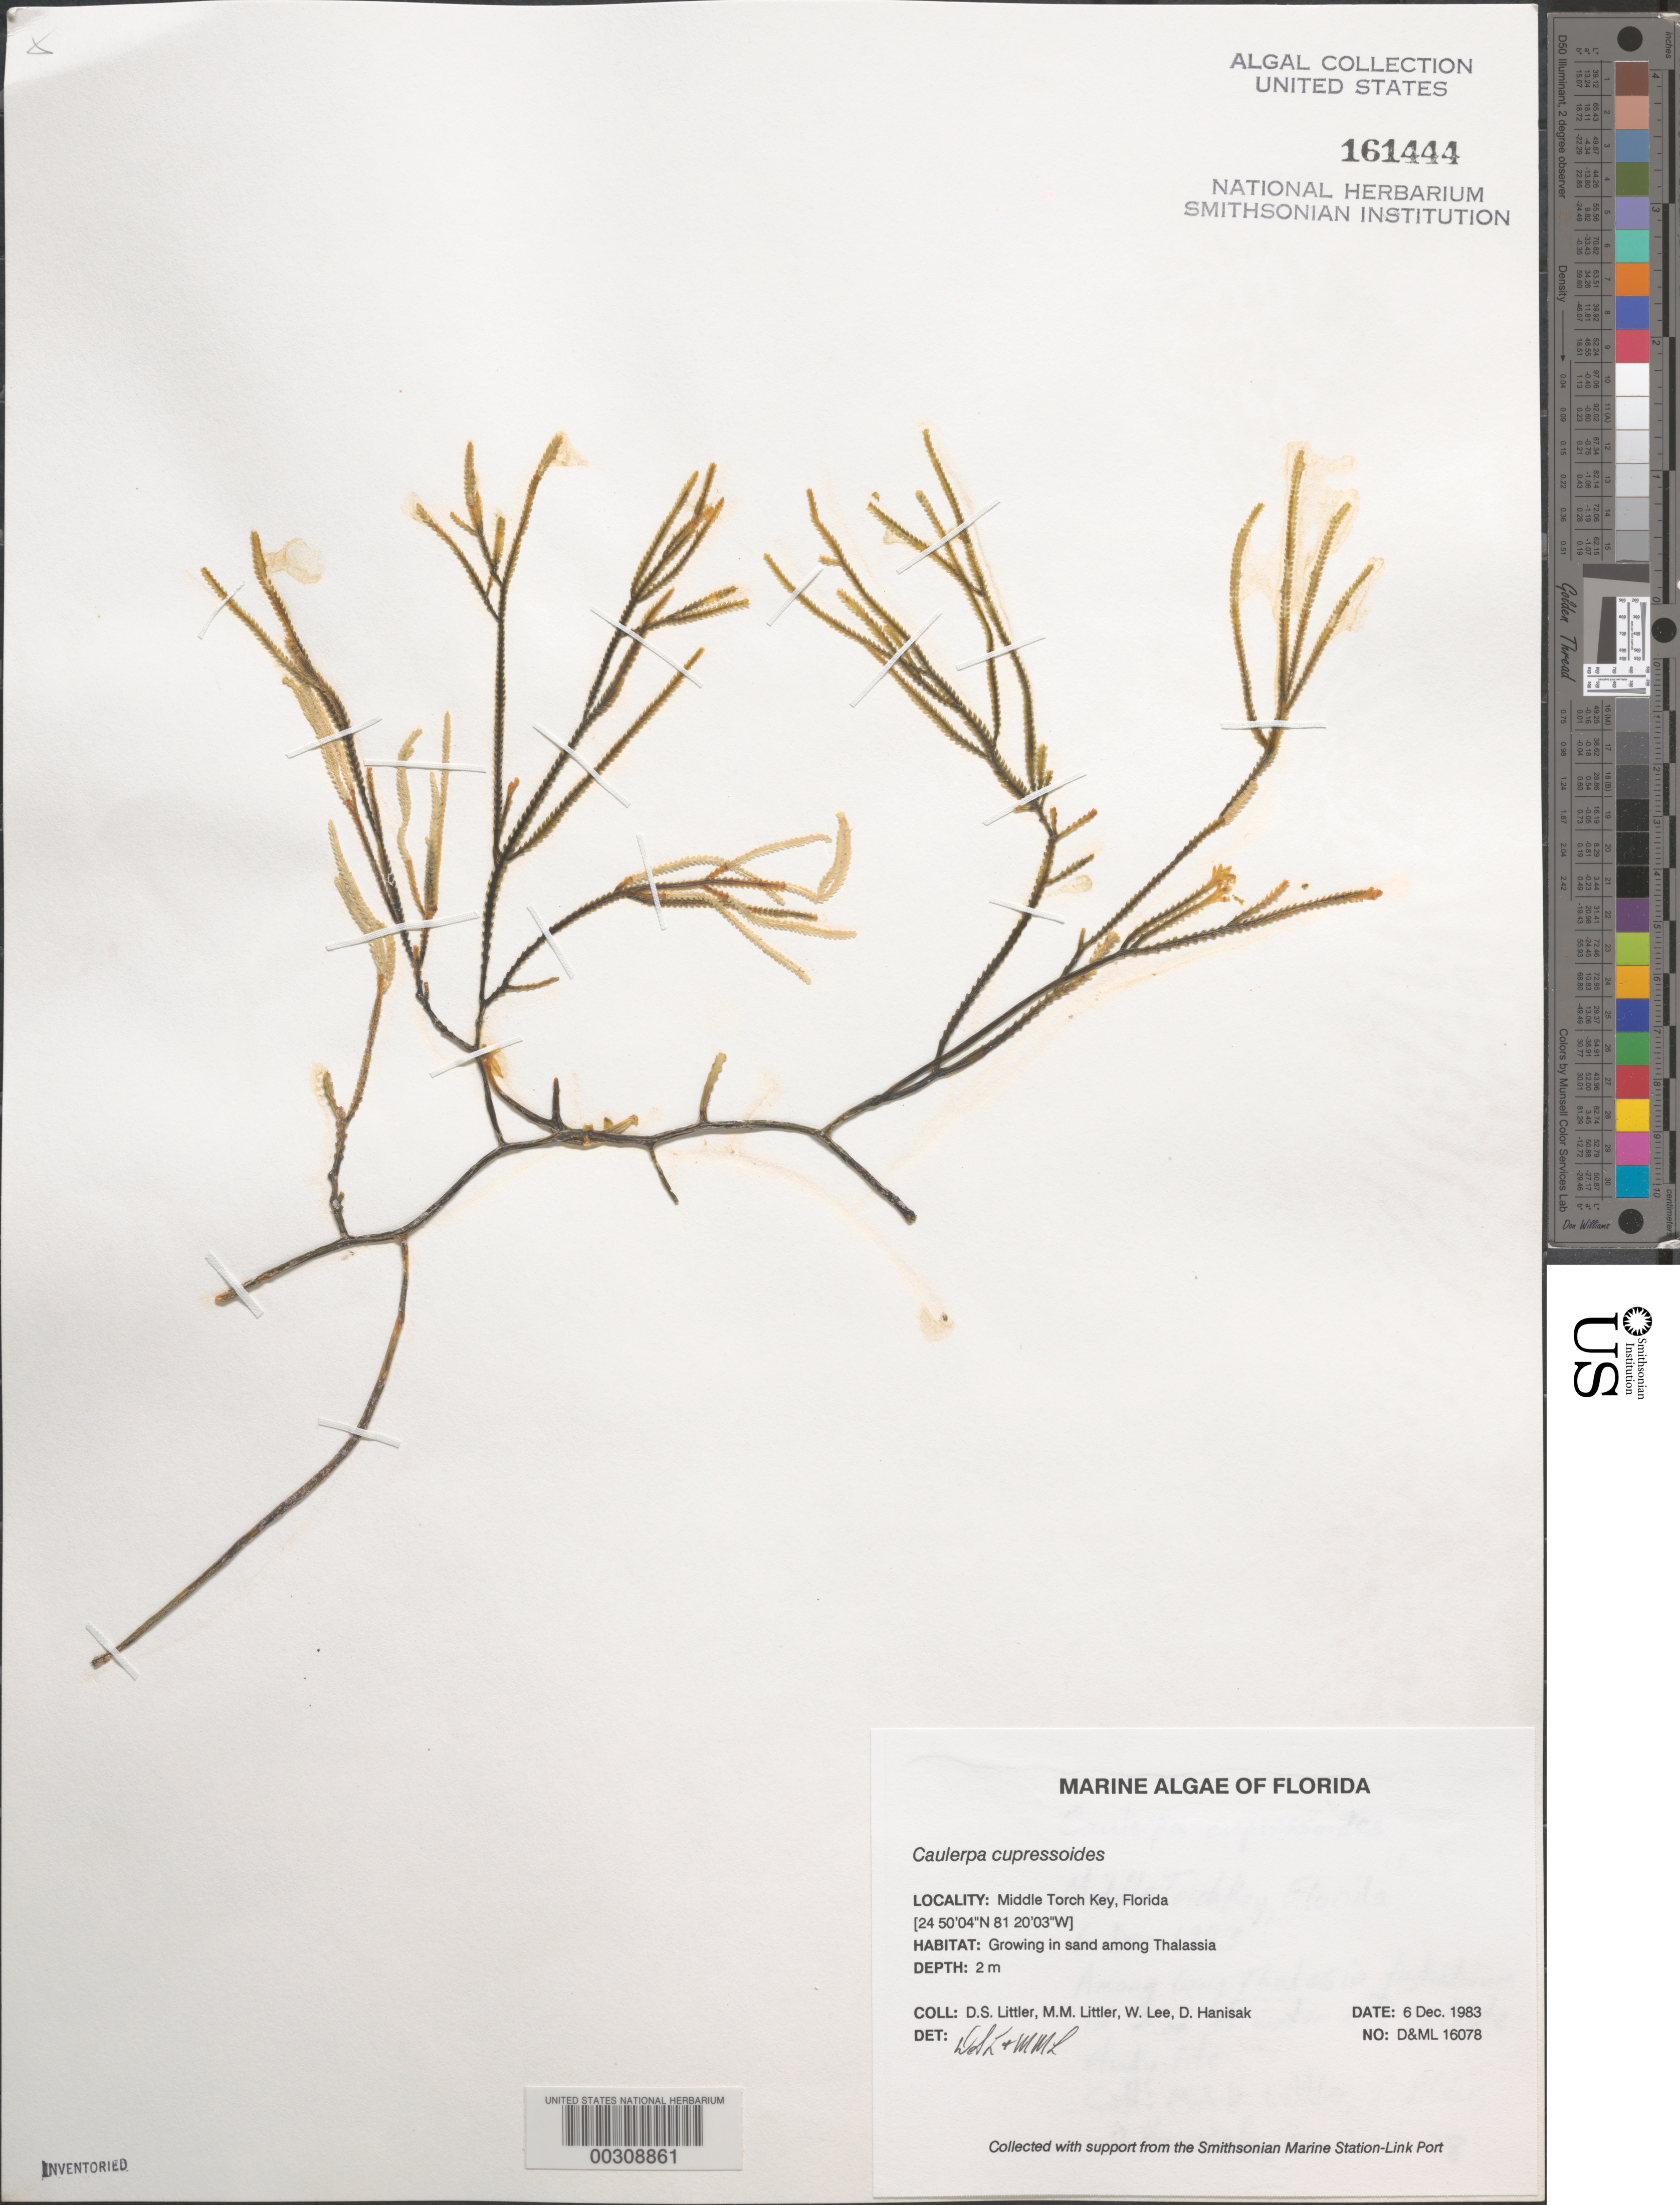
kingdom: Plantae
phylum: Chlorophyta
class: Ulvophyceae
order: Bryopsidales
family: Caulerpaceae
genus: Caulerpa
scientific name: Caulerpa cupressoides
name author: (Vahl) C. Agardh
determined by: Littler, D. S.; Littler, M. M.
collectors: D. S. Littler, M. M. Littler, W. Lee & M. Hanisak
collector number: D&ML 16078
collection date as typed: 06 Dec 1983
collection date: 1983-12-06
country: United States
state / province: Florida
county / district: Monroe County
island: Middle Torch Key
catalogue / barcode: US 161444